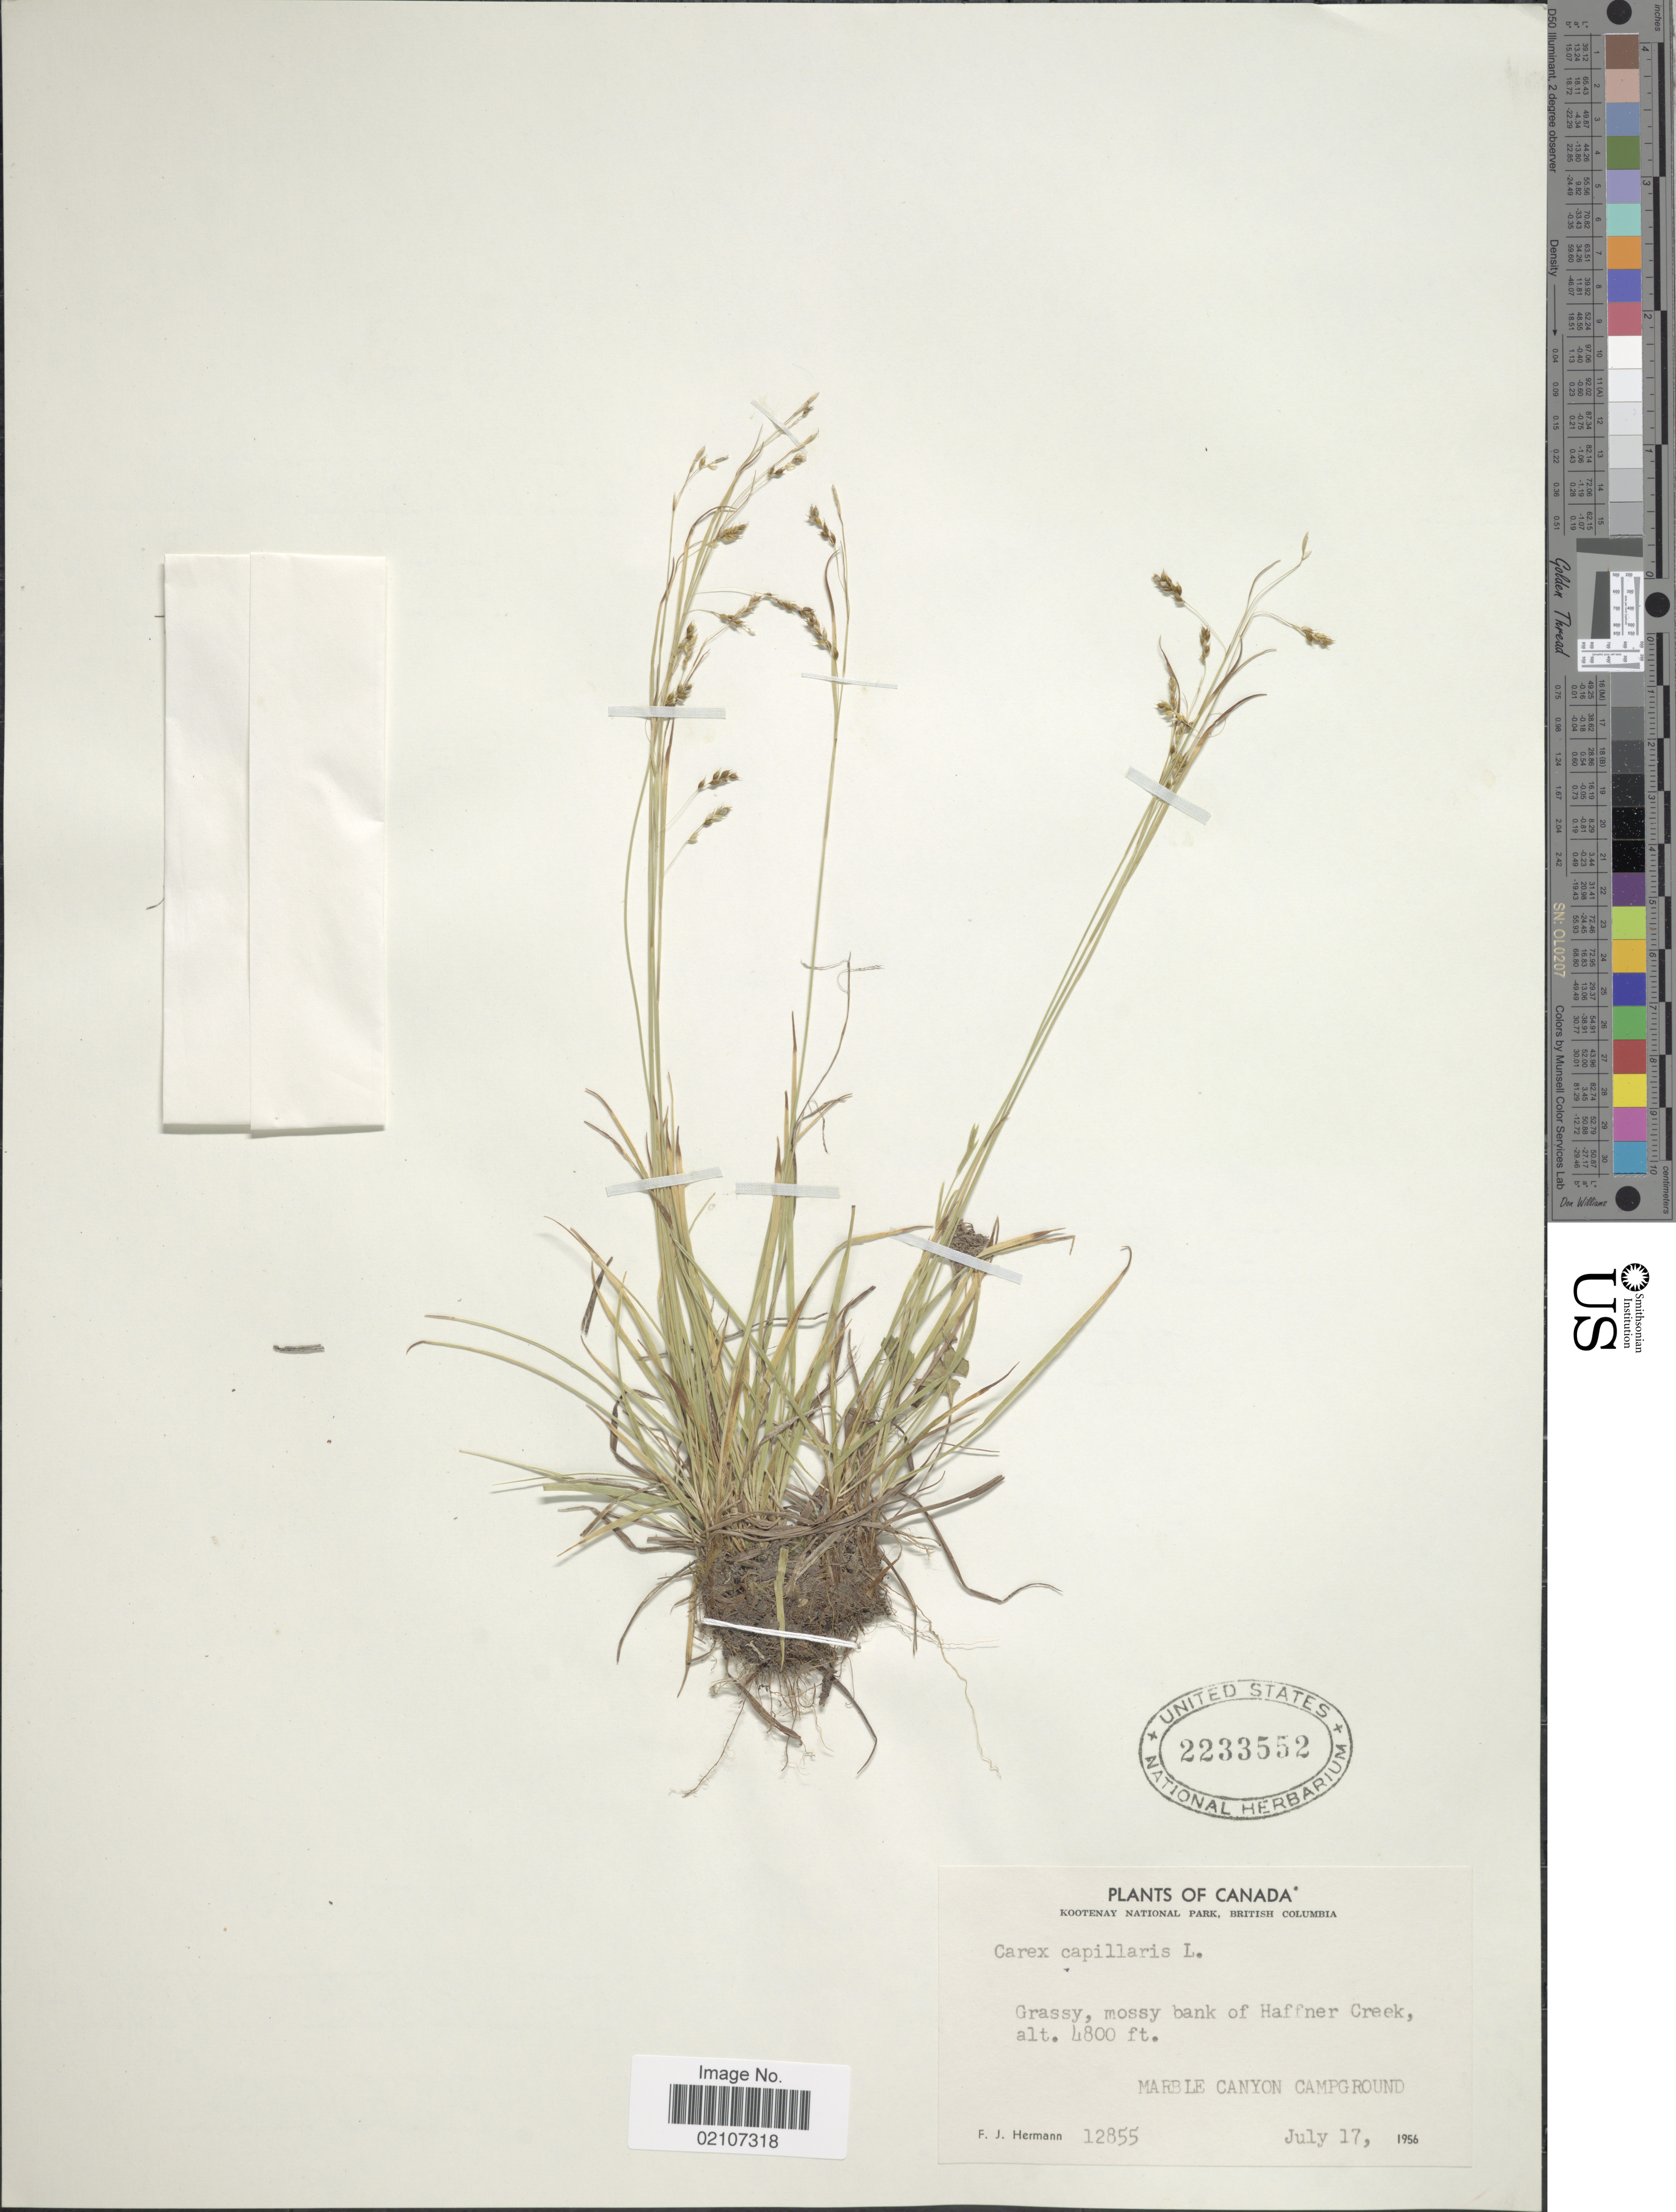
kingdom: Plantae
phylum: Tracheophyta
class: Liliopsida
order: Poales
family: Cyperaceae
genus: Carex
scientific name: Carex capillaris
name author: L.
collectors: F. J. Hermann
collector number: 12855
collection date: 1956-07-17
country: Canada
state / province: British Columbia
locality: Kootenay National Park. Grassy, mossy bank of Haffner Creek, Marble Canyon Campground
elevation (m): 1463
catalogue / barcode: US 2233552